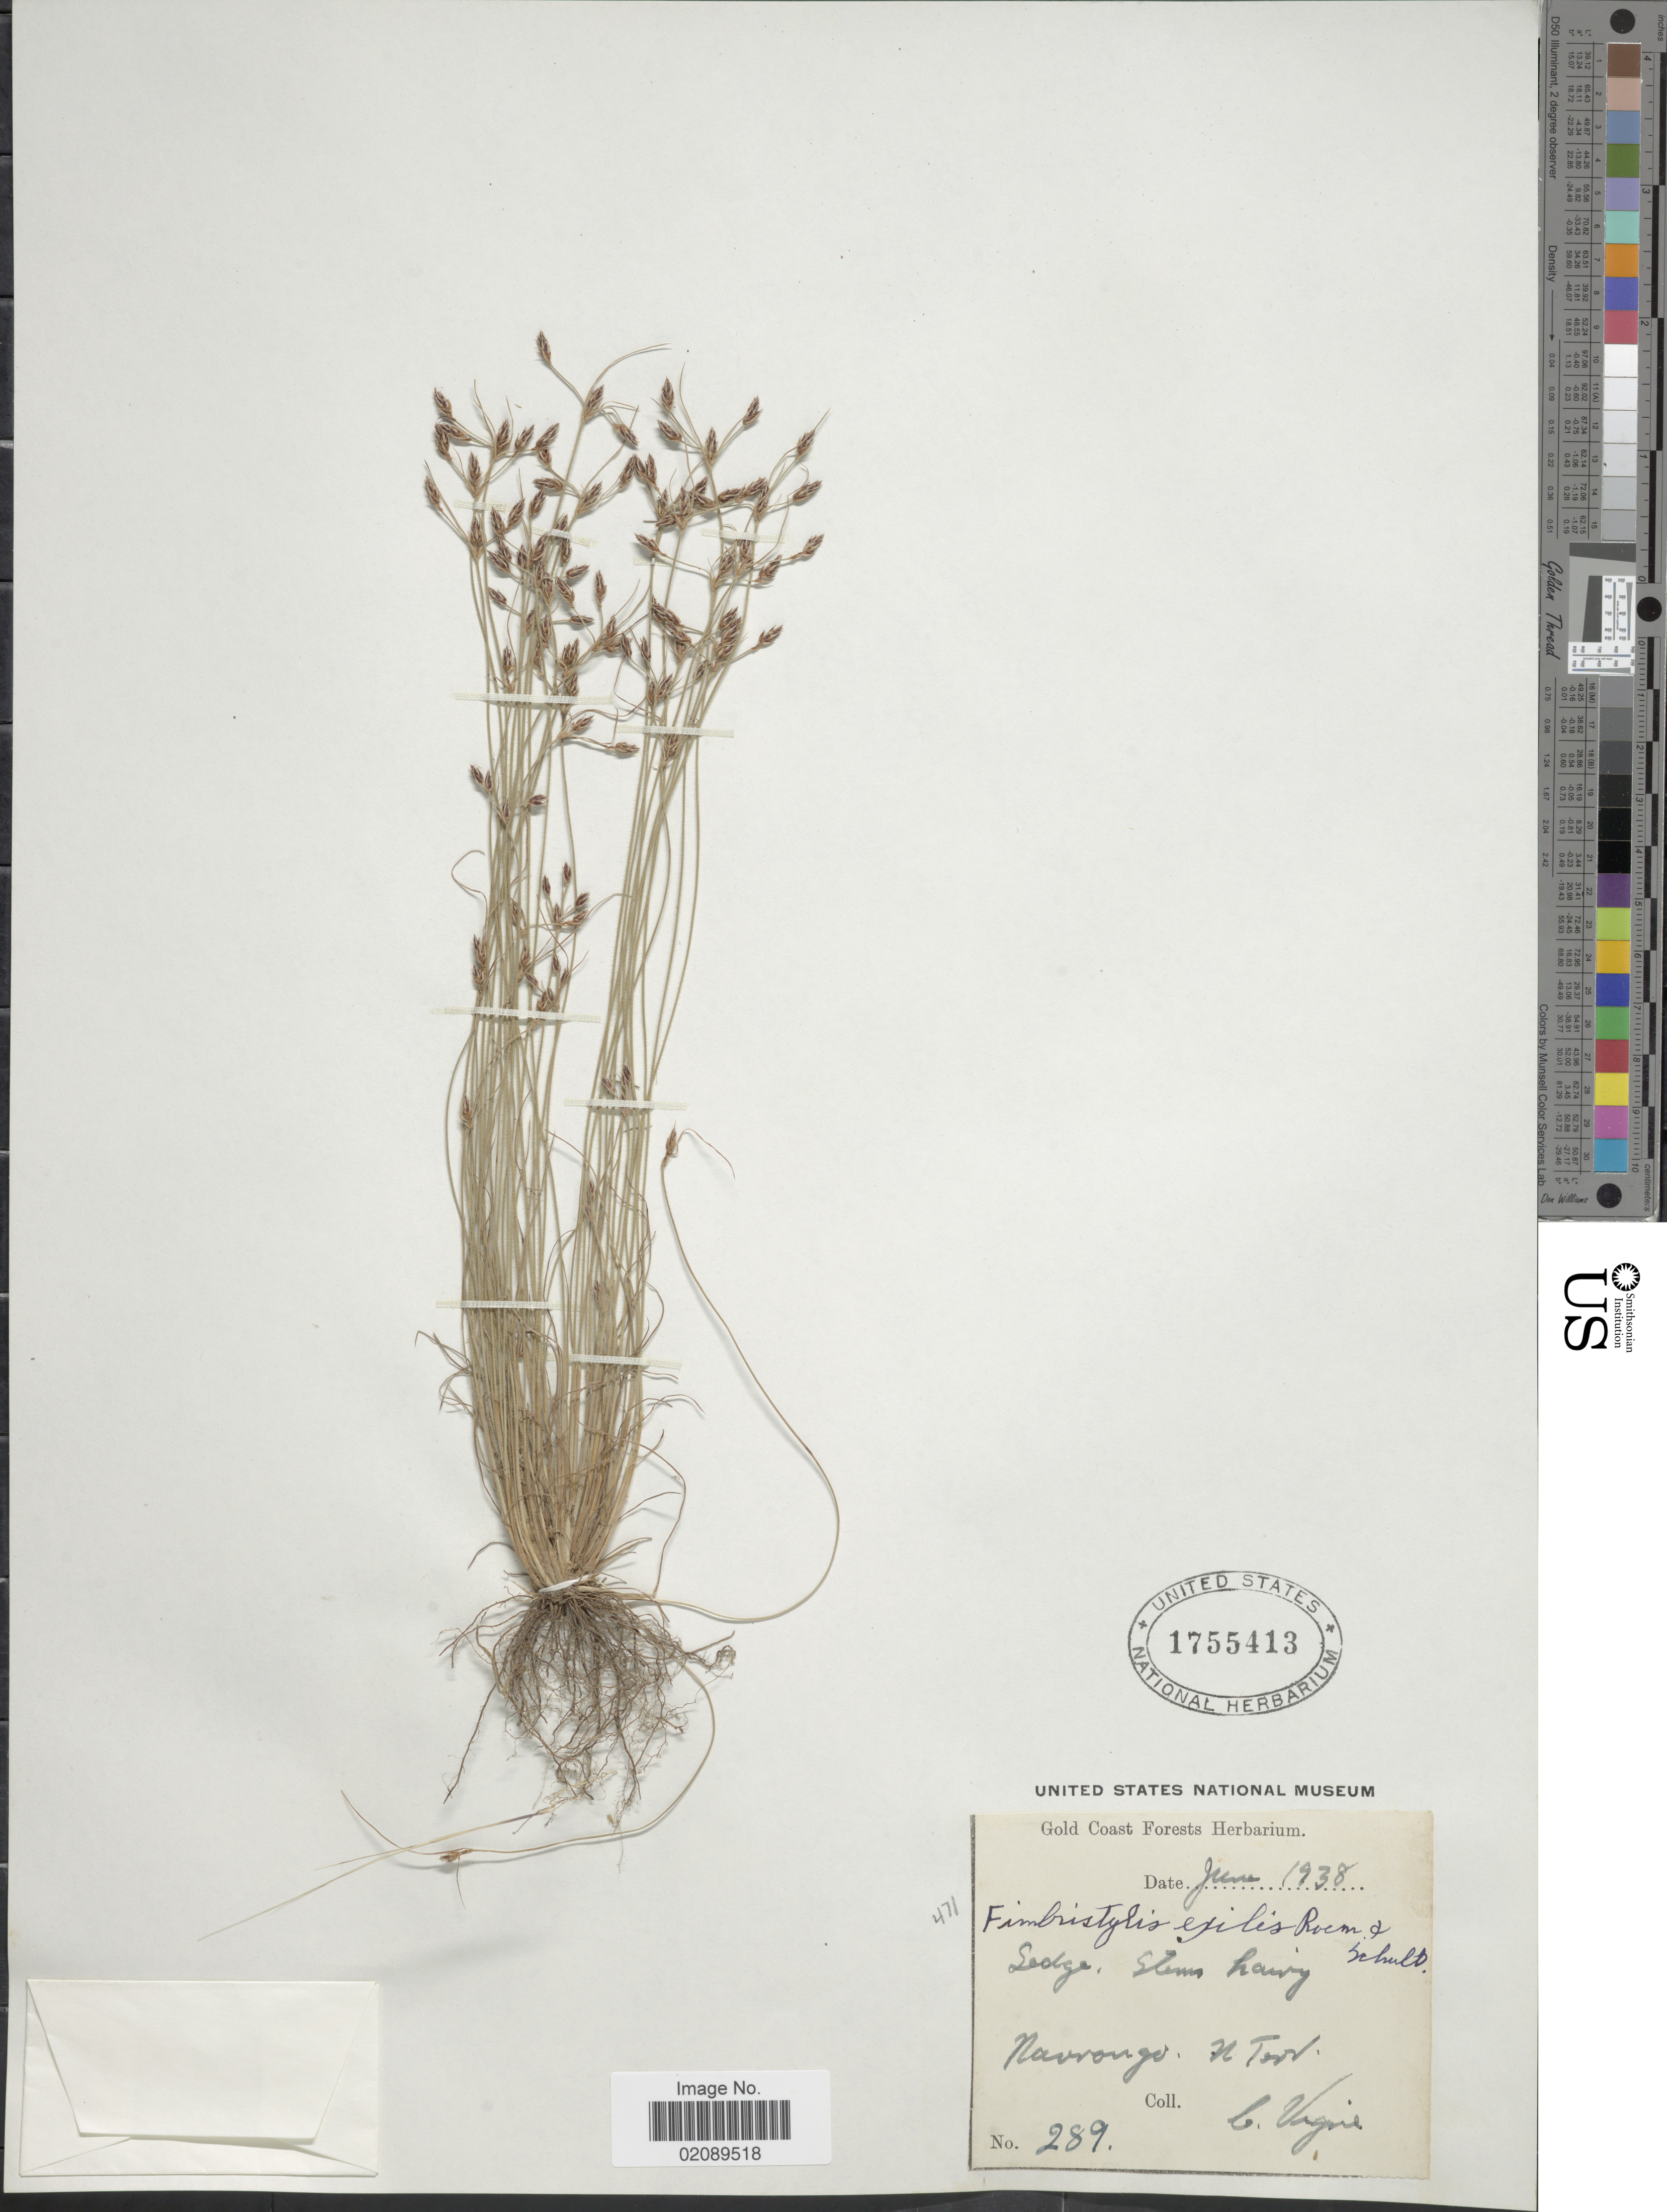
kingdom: Plantae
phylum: Tracheophyta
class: Liliopsida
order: Poales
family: Cyperaceae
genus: Bulbostylis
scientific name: Bulbostylis hispidula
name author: (Vahl) R.W. Haines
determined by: Strong, Mark T., (BOT), Smithsonian Institution - National Museum of Natural History (UNITED STATES)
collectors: C. Vigne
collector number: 289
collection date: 1938-06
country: Ghana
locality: Gold Coast, Novrongo: N. Terr.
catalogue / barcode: US 1755413